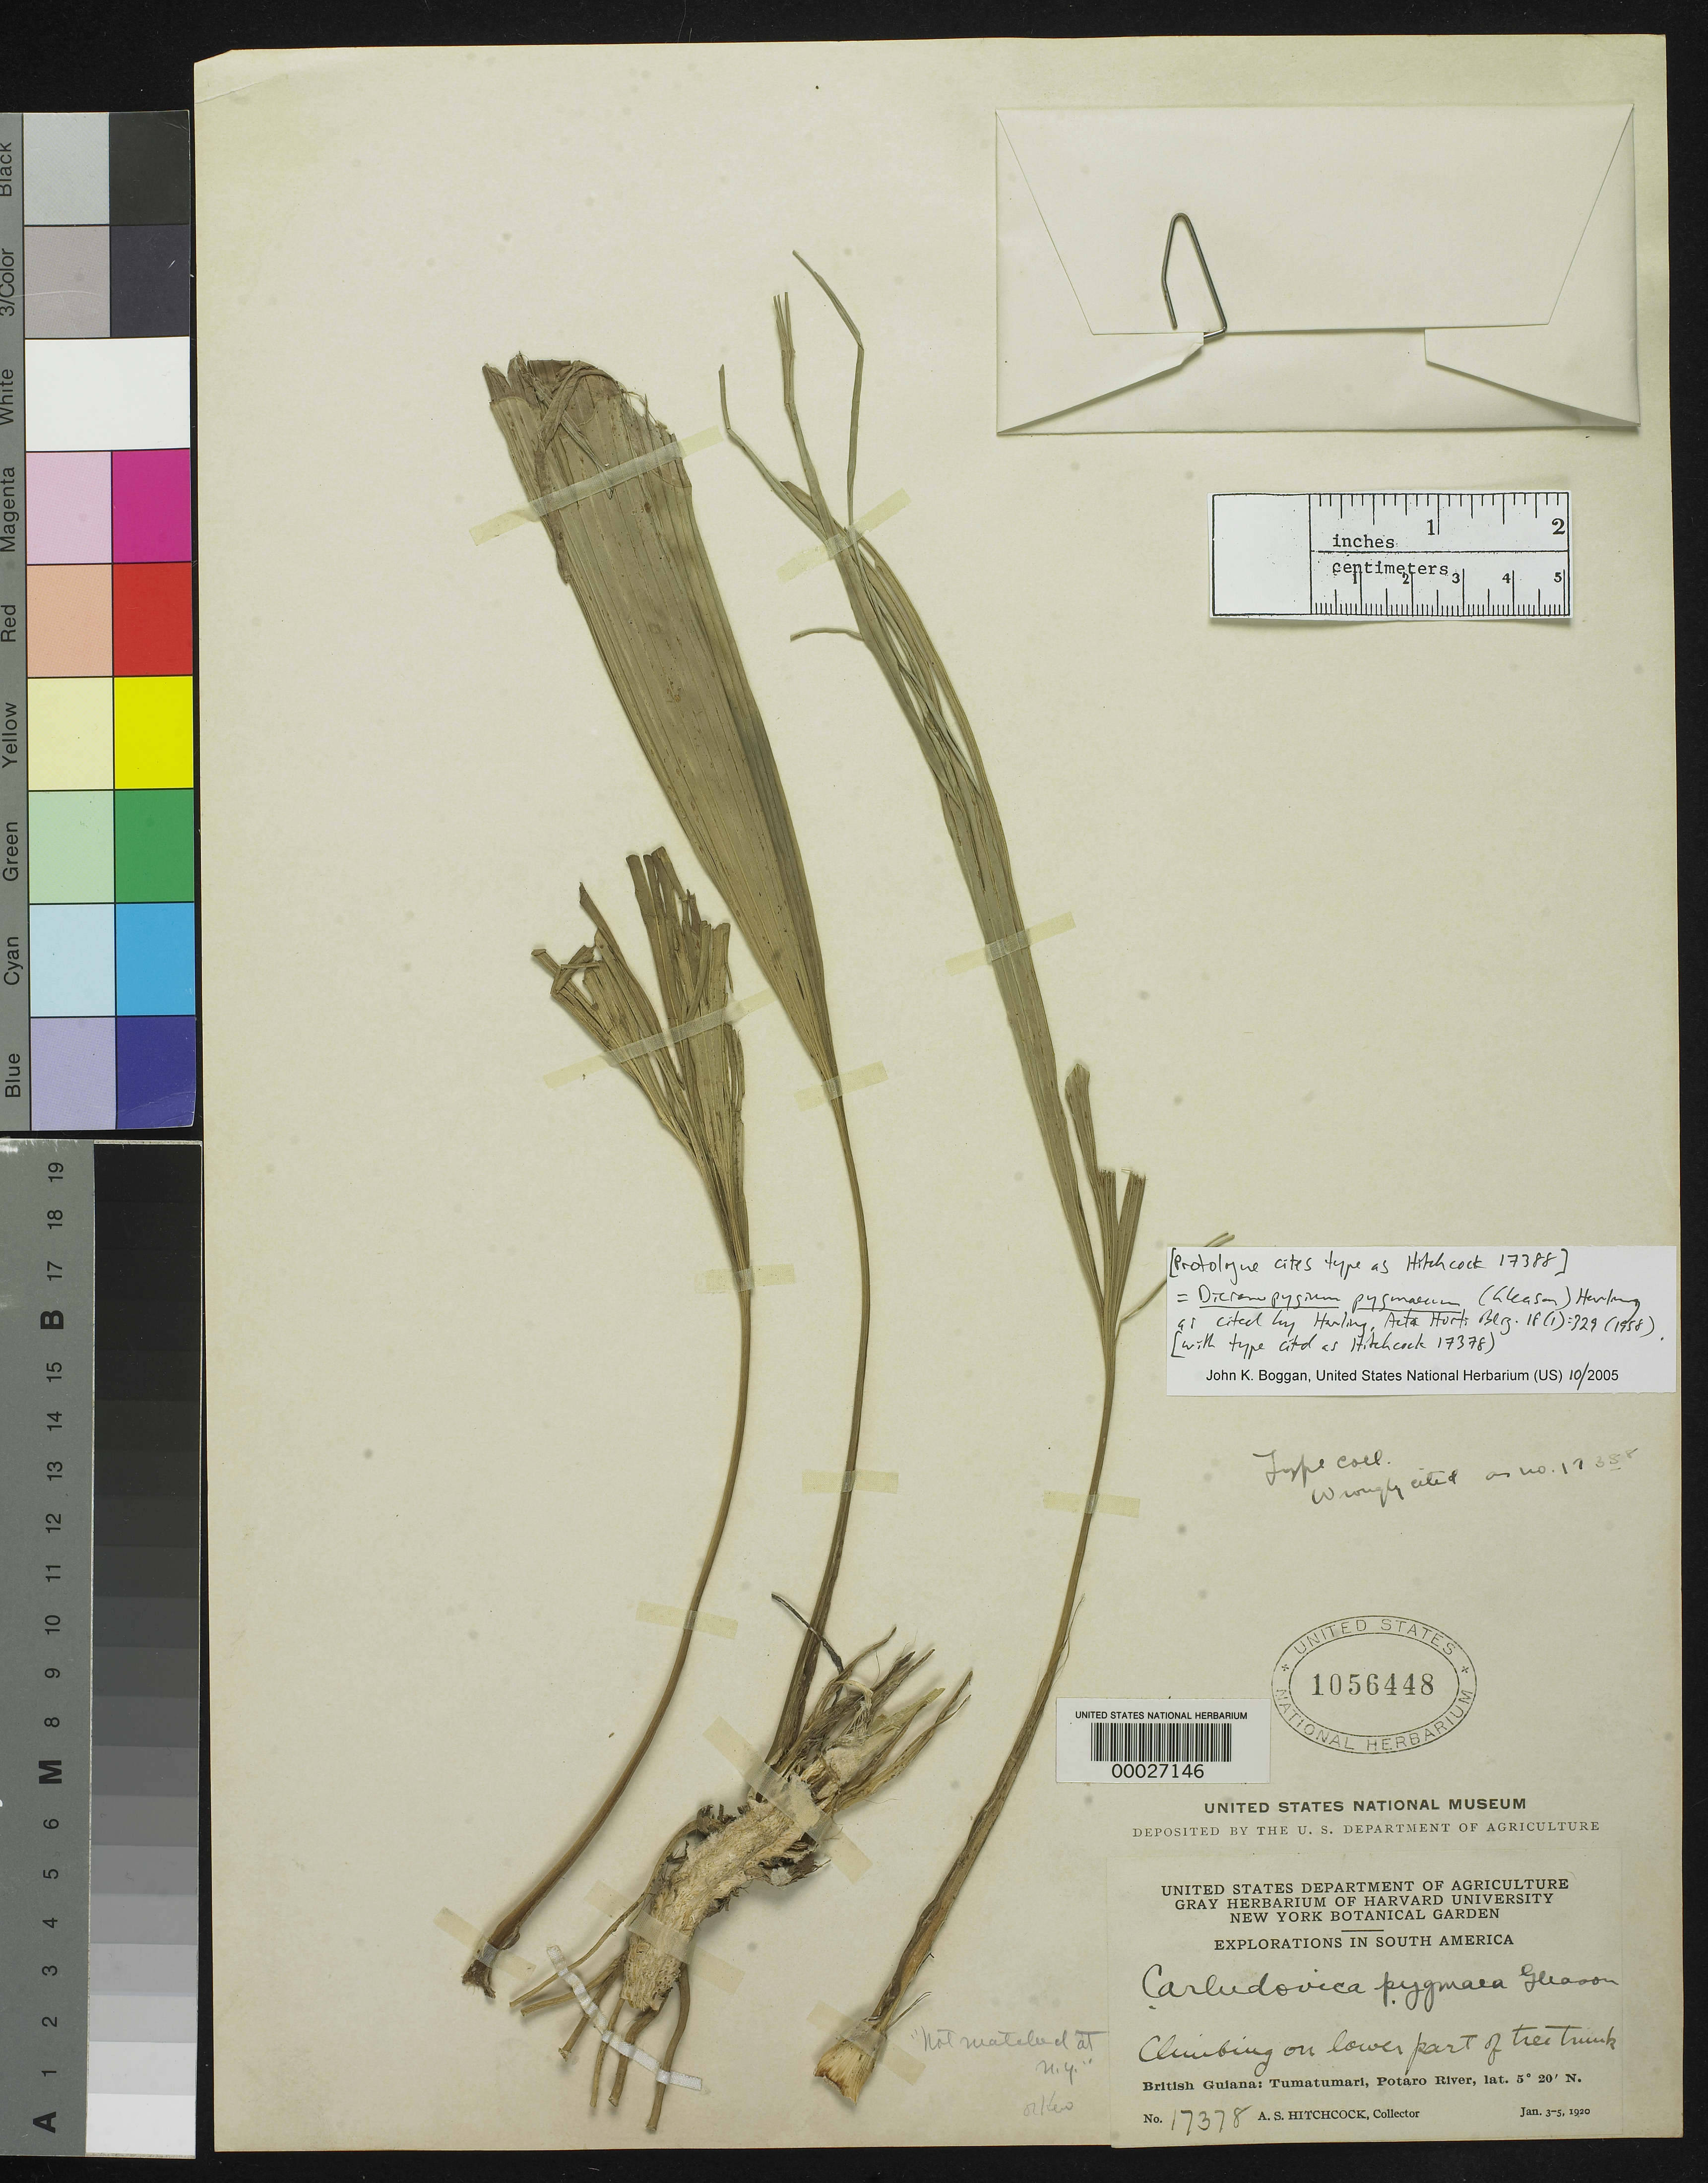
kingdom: Plantae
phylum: Tracheophyta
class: Liliopsida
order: Pandanales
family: Cyclanthaceae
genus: Carludovica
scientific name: Carludovica pygmaea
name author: Gleason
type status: Isotype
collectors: A. S. Hitchcock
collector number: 17378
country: Guyana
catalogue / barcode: US 1056448